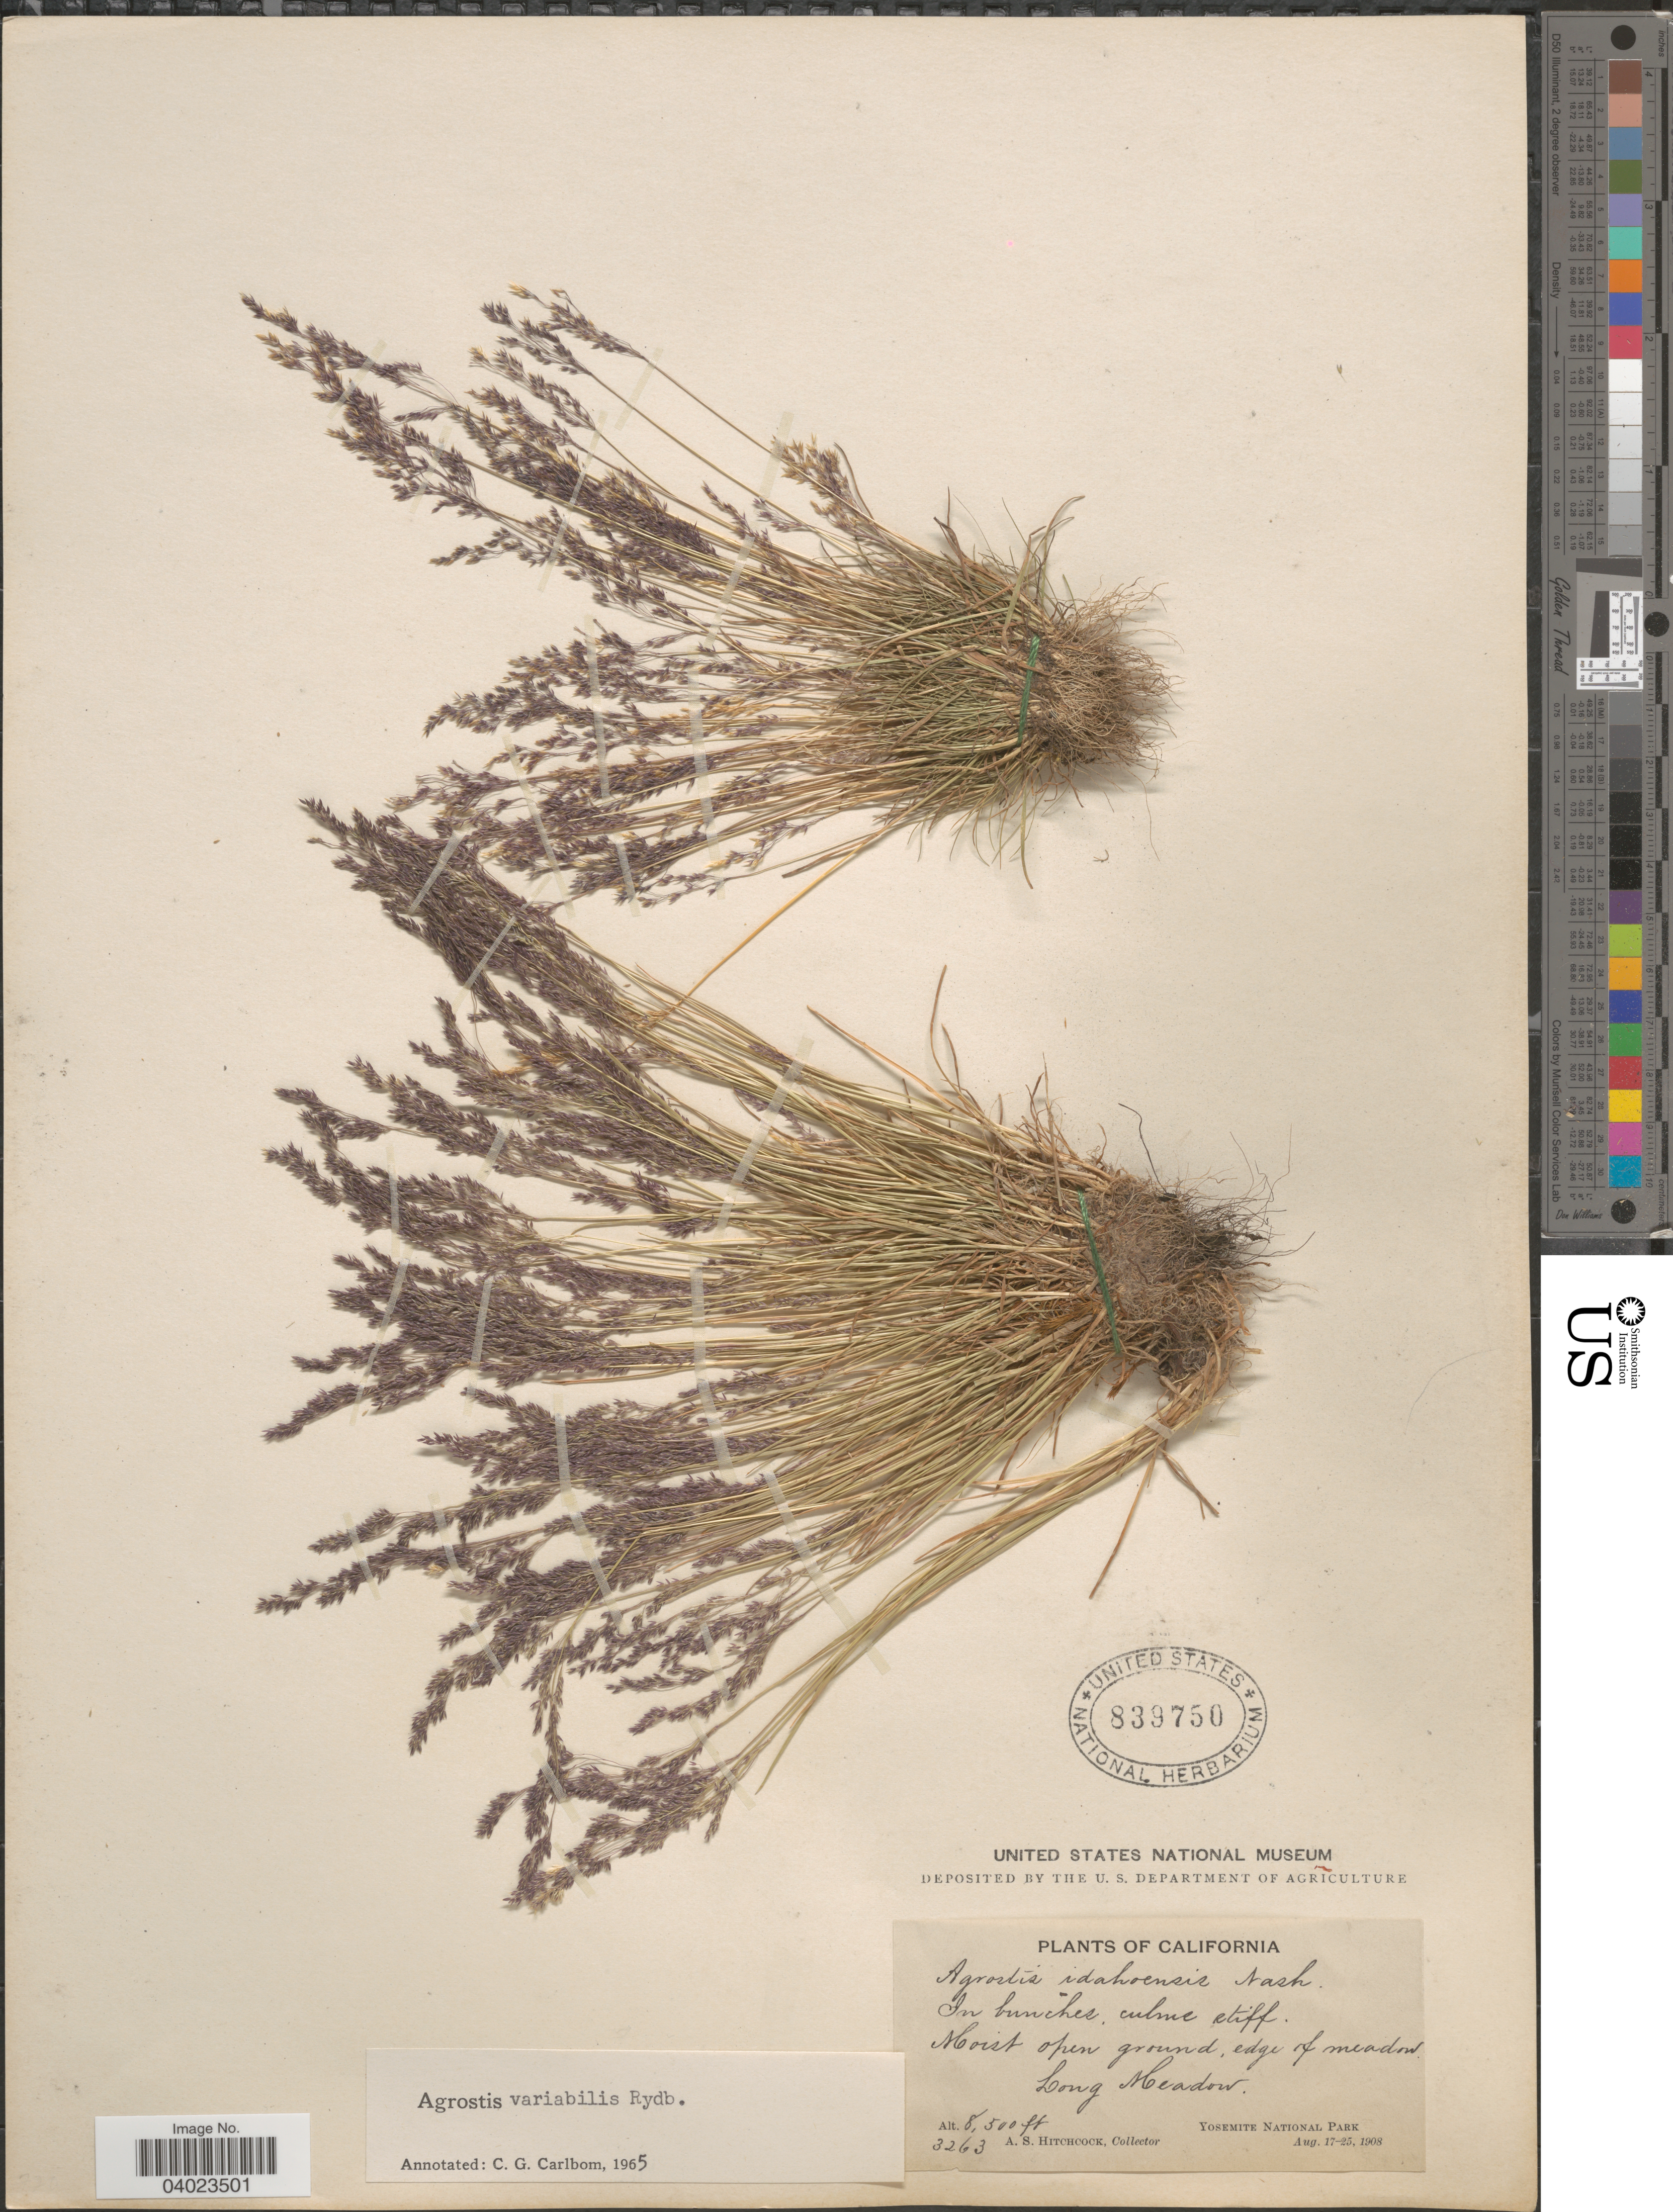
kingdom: Plantae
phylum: Tracheophyta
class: Liliopsida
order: Poales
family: Poaceae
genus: Agrostis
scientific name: Agrostis variabilis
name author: Rydb.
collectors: A. S. Hitchcock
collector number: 3263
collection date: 1908-08-17/1908-08-25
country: United States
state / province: California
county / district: Mariposa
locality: Long Meadow. Yosemite National Park.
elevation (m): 2591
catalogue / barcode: US 839750